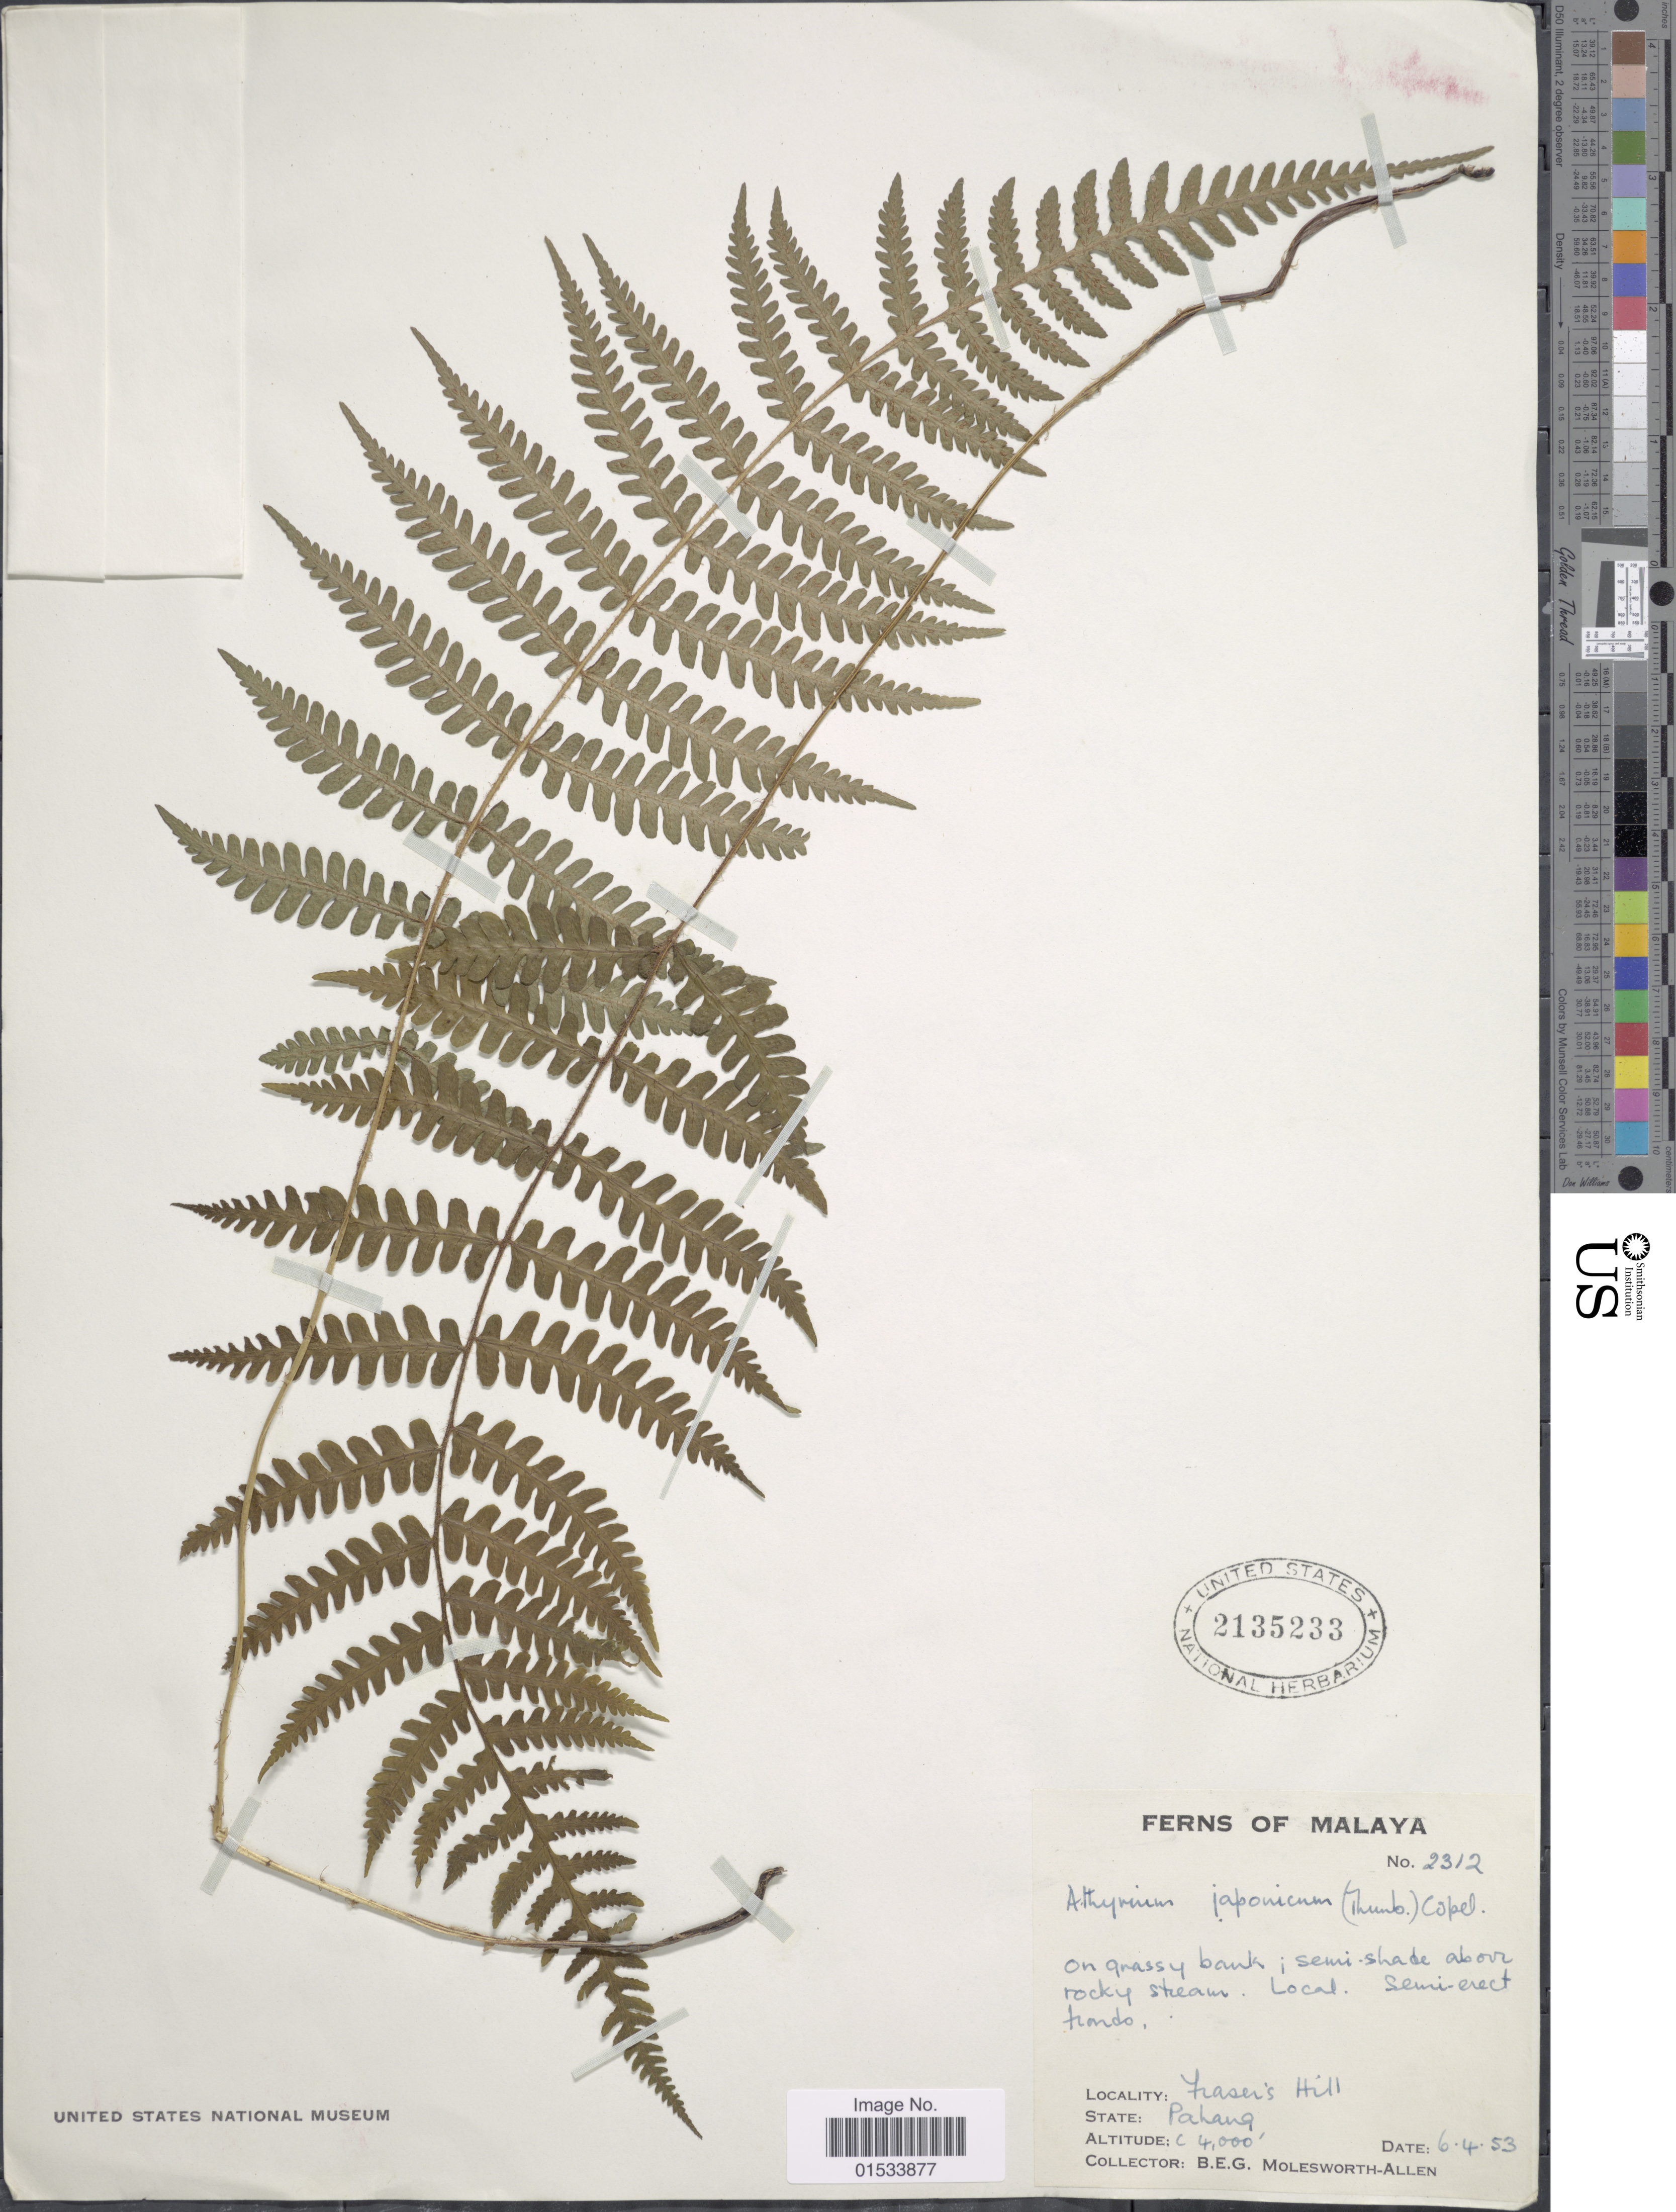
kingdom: Plantae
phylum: Tracheophyta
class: Polypodiopsida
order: Polypodiales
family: Athyriaceae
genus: Diplazium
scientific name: Diplazium japonicum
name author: (Thunb.) Copel.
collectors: B. E. G. Molesworth-Allen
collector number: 2312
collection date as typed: Transcribed d/m/y: 6/4/53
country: Malaysia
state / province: Pahang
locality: Fraser's Hill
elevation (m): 1219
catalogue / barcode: US 2135233